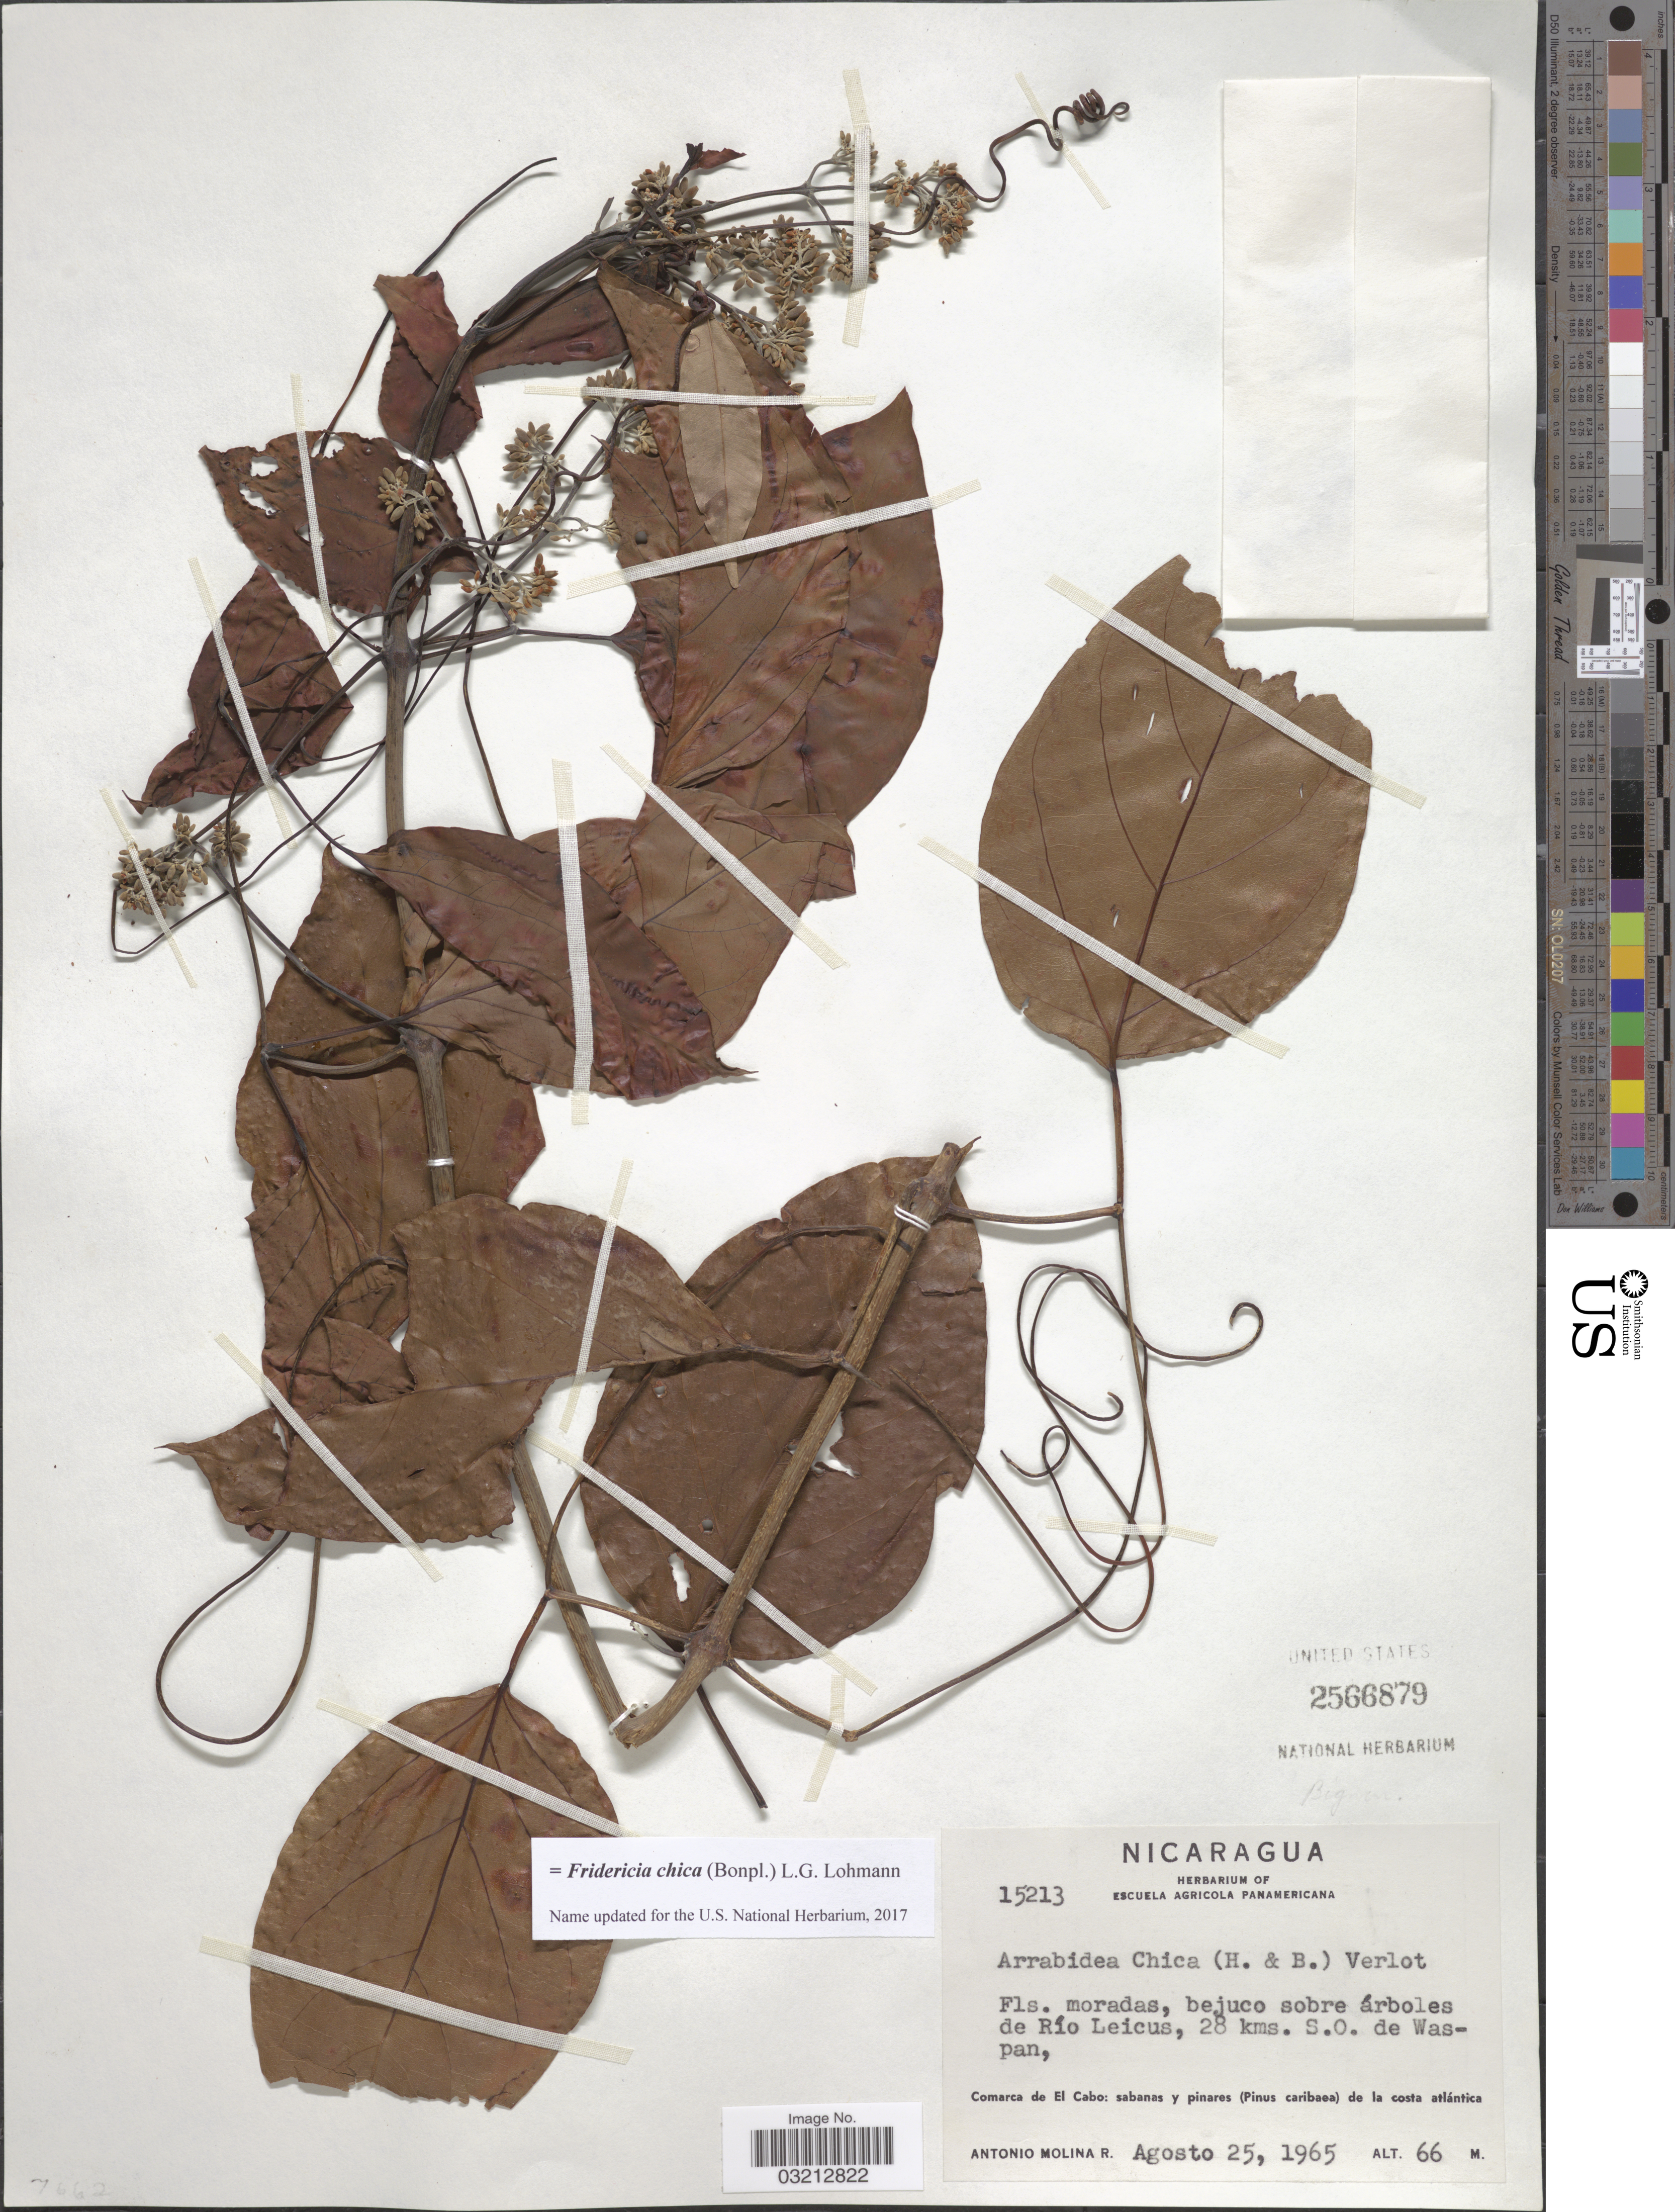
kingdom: Plantae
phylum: Tracheophyta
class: Magnoliopsida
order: Lamiales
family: Bignoniaceae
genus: Fridericia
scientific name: Fridericia chica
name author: (Bonpl.) L.G. Lohmann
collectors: A. Molina R.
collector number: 15213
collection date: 1965-08-25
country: Nicaragua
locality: Bejuco sobre árboles de Río Leicus, 28 kms. S. O. de Waspan, Comarca de El Cabo.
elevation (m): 66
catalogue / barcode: US 2566879